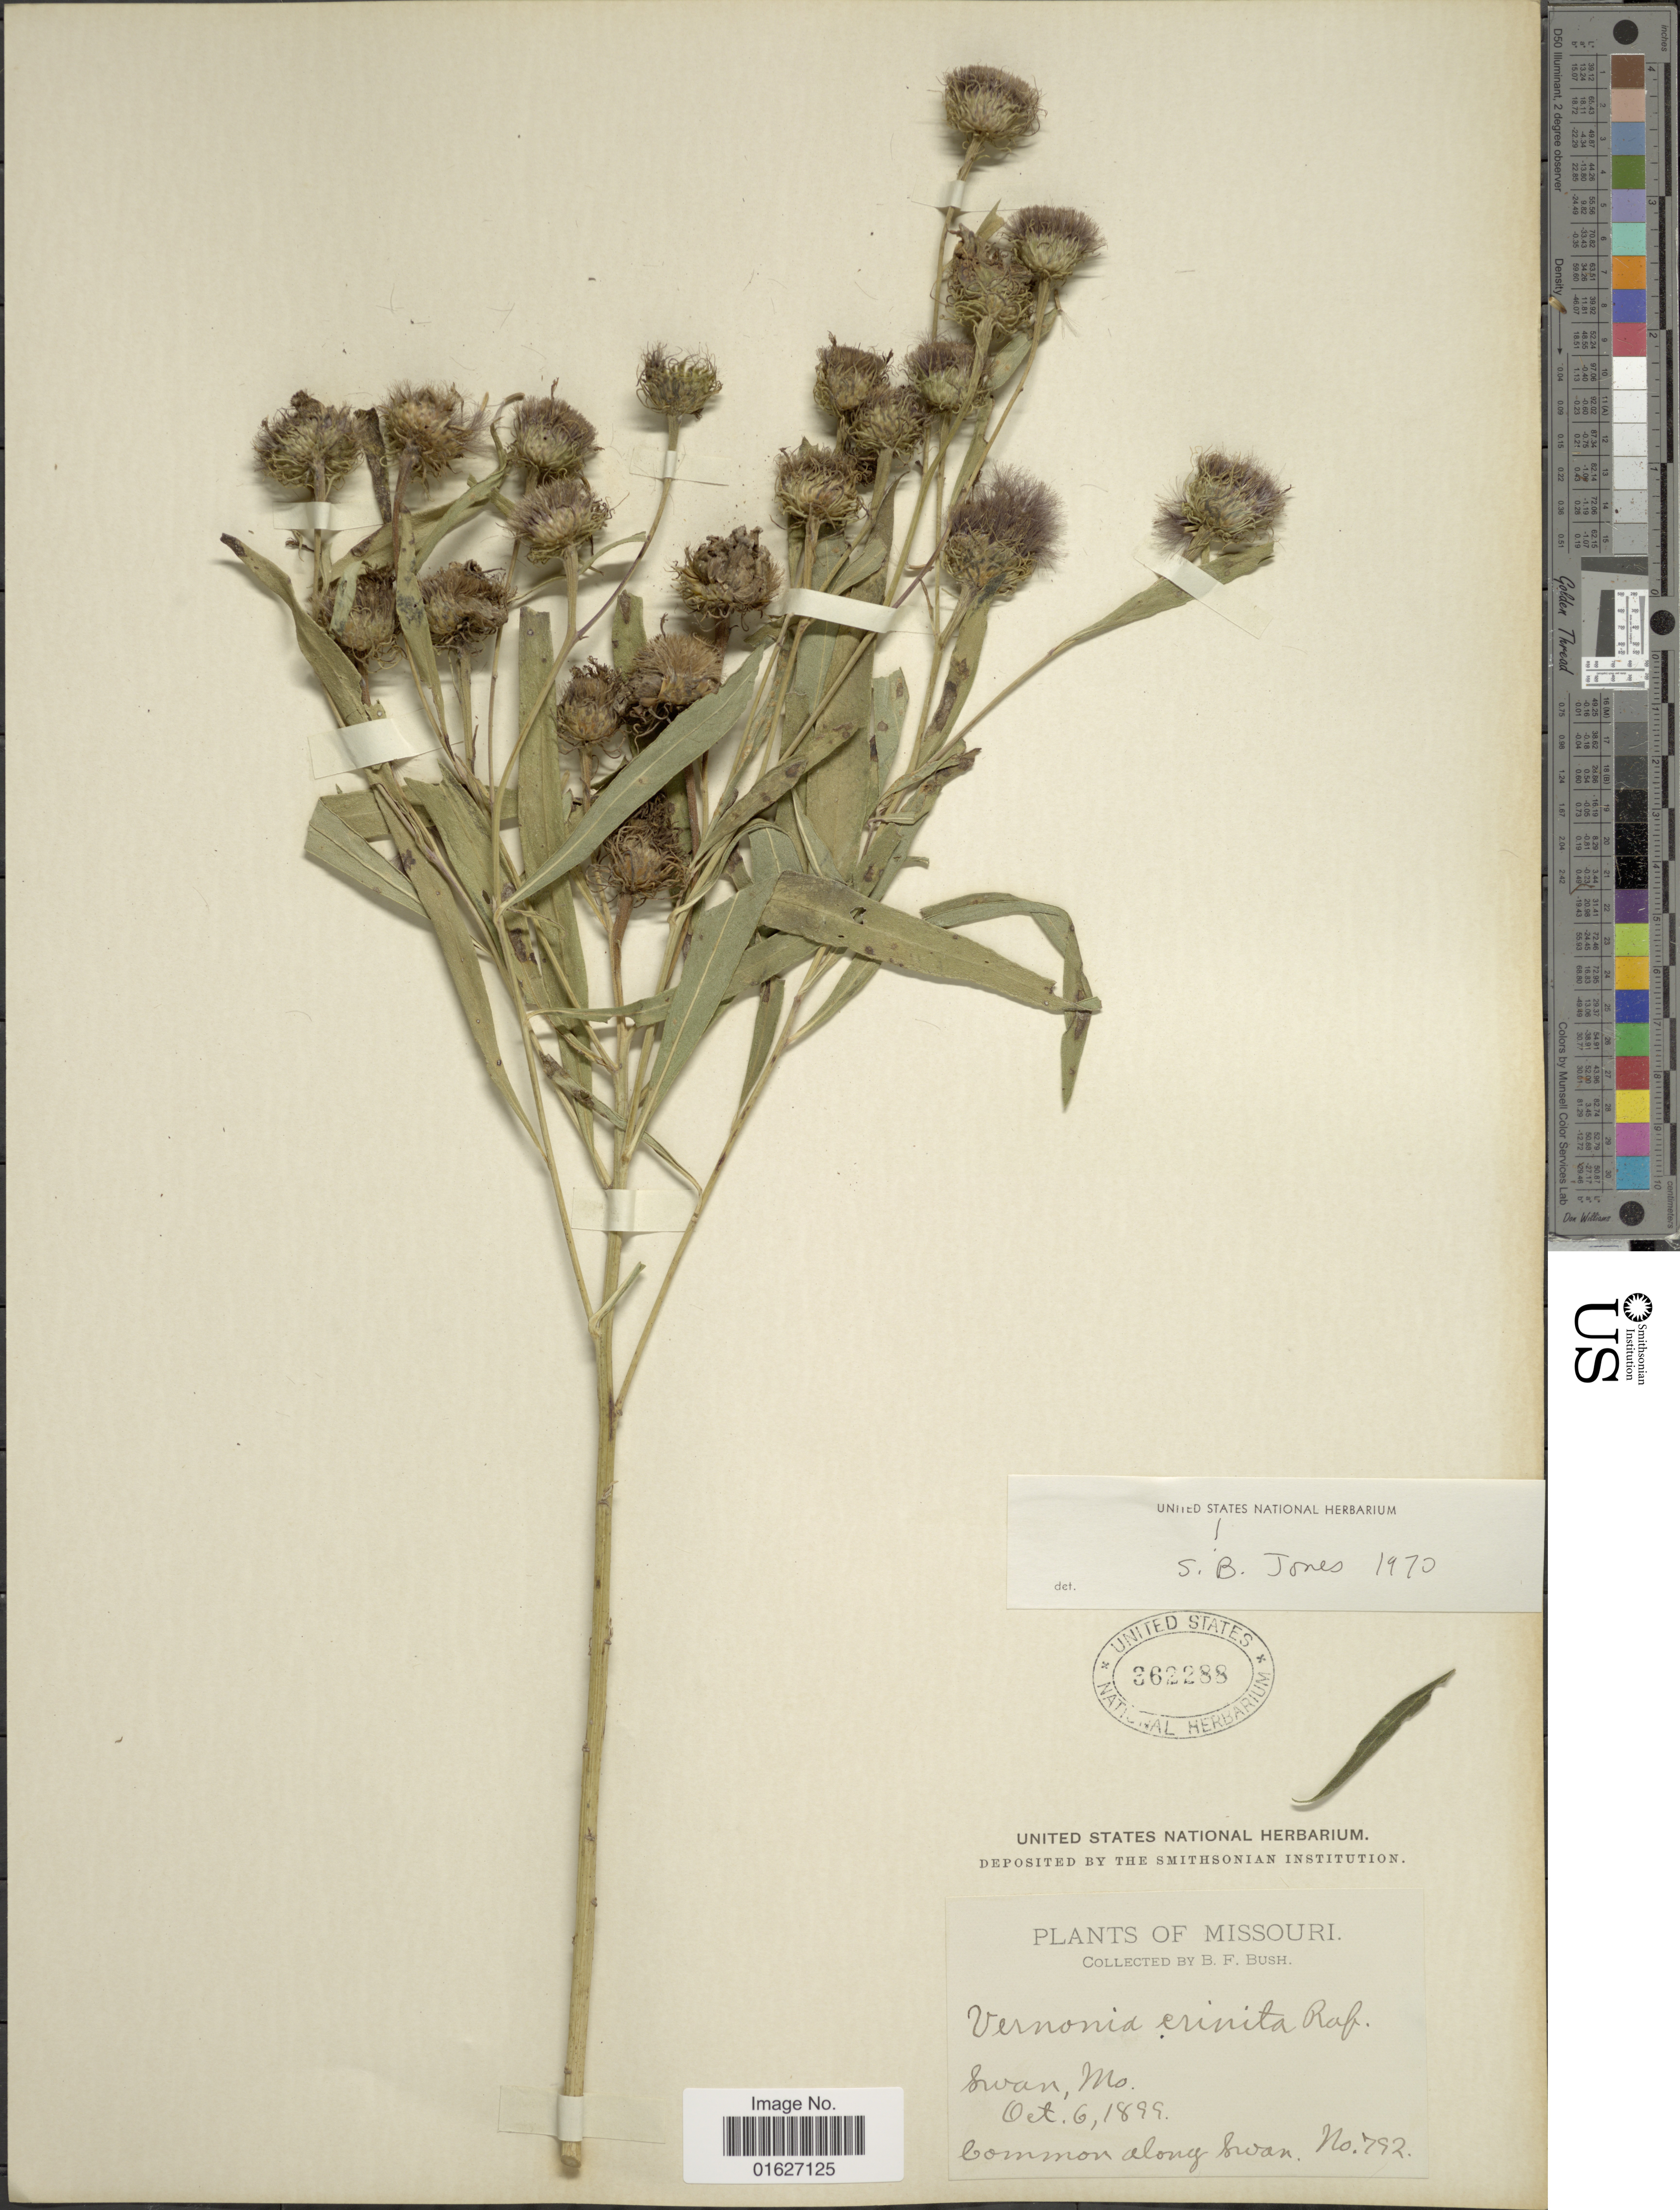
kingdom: Plantae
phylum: Tracheophyta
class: Magnoliopsida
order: Asterales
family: Asteraceae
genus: Vernonia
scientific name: Vernonia arkansana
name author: DC.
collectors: B. F. Bush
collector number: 792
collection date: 1899-10-06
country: United States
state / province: Missouri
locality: Swan.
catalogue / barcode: US 362288